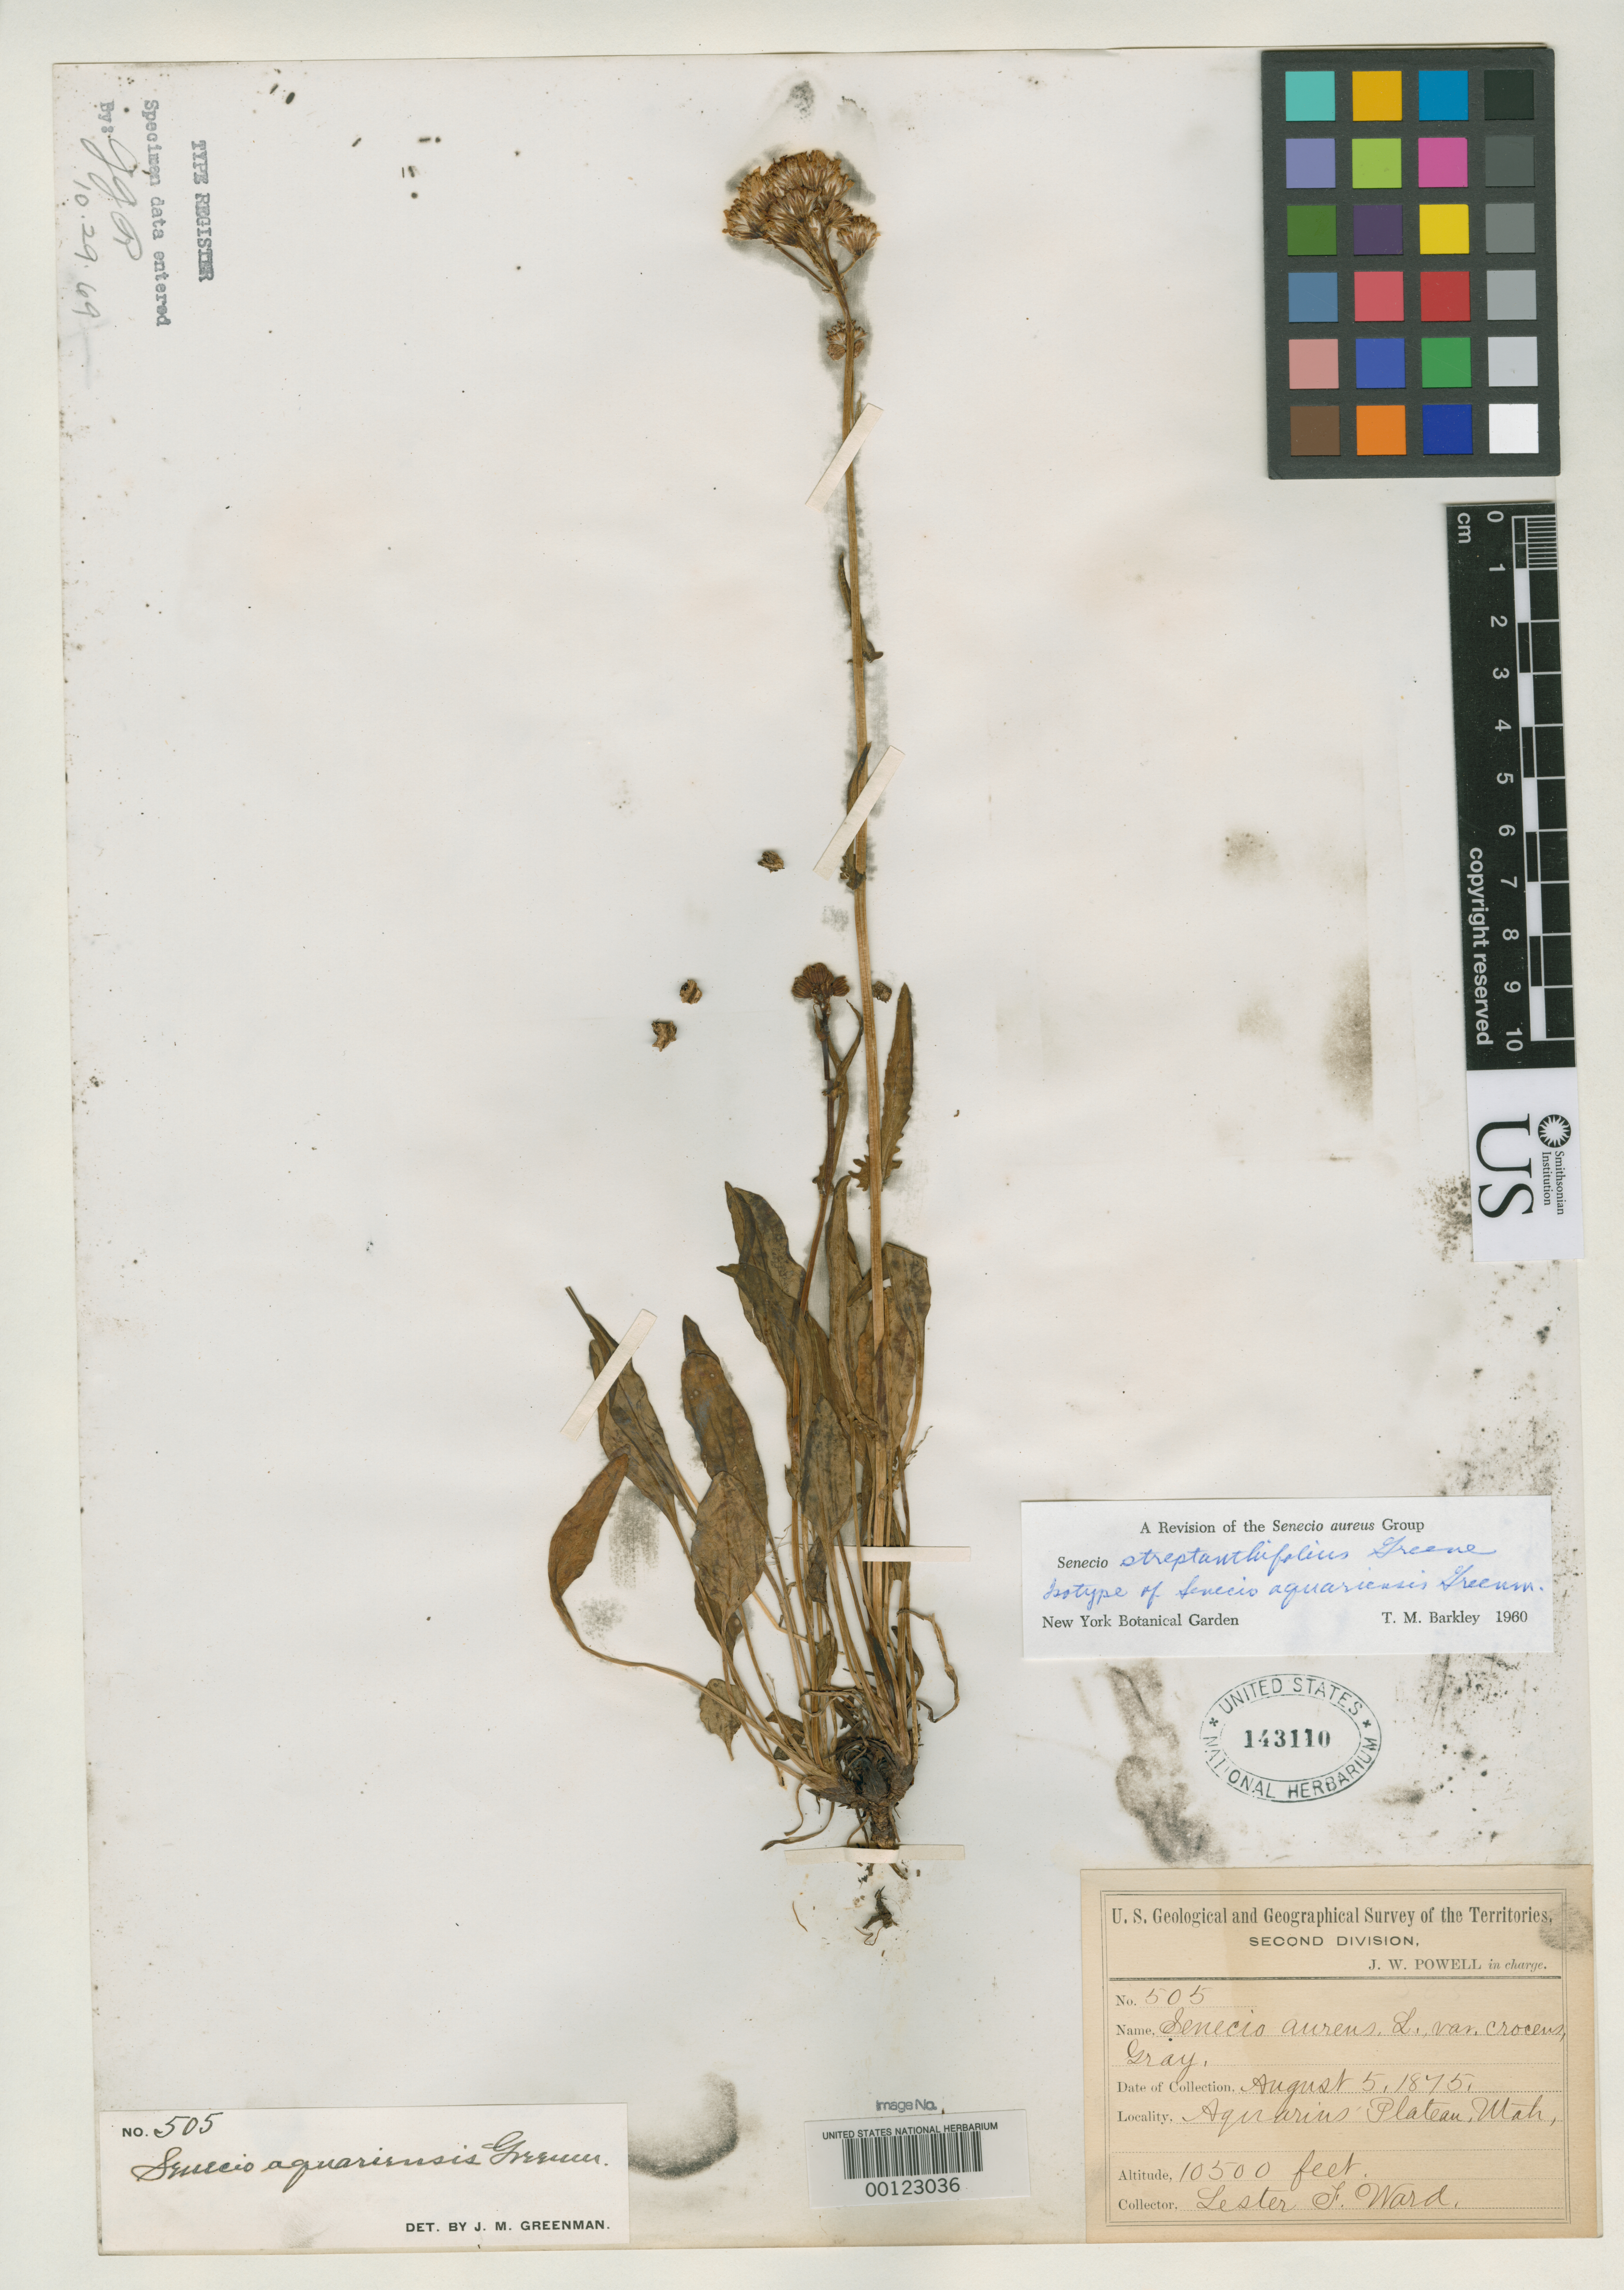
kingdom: Plantae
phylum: Tracheophyta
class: Magnoliopsida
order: Asterales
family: Asteraceae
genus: Senecio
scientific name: Senecio aquariensis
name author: Greenm.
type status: Isotype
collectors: L. F. Ward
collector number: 505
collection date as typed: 05 Aug 1875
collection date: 1875-08-05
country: United States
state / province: Utah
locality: Aquarius Plateau.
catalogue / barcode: US 143110